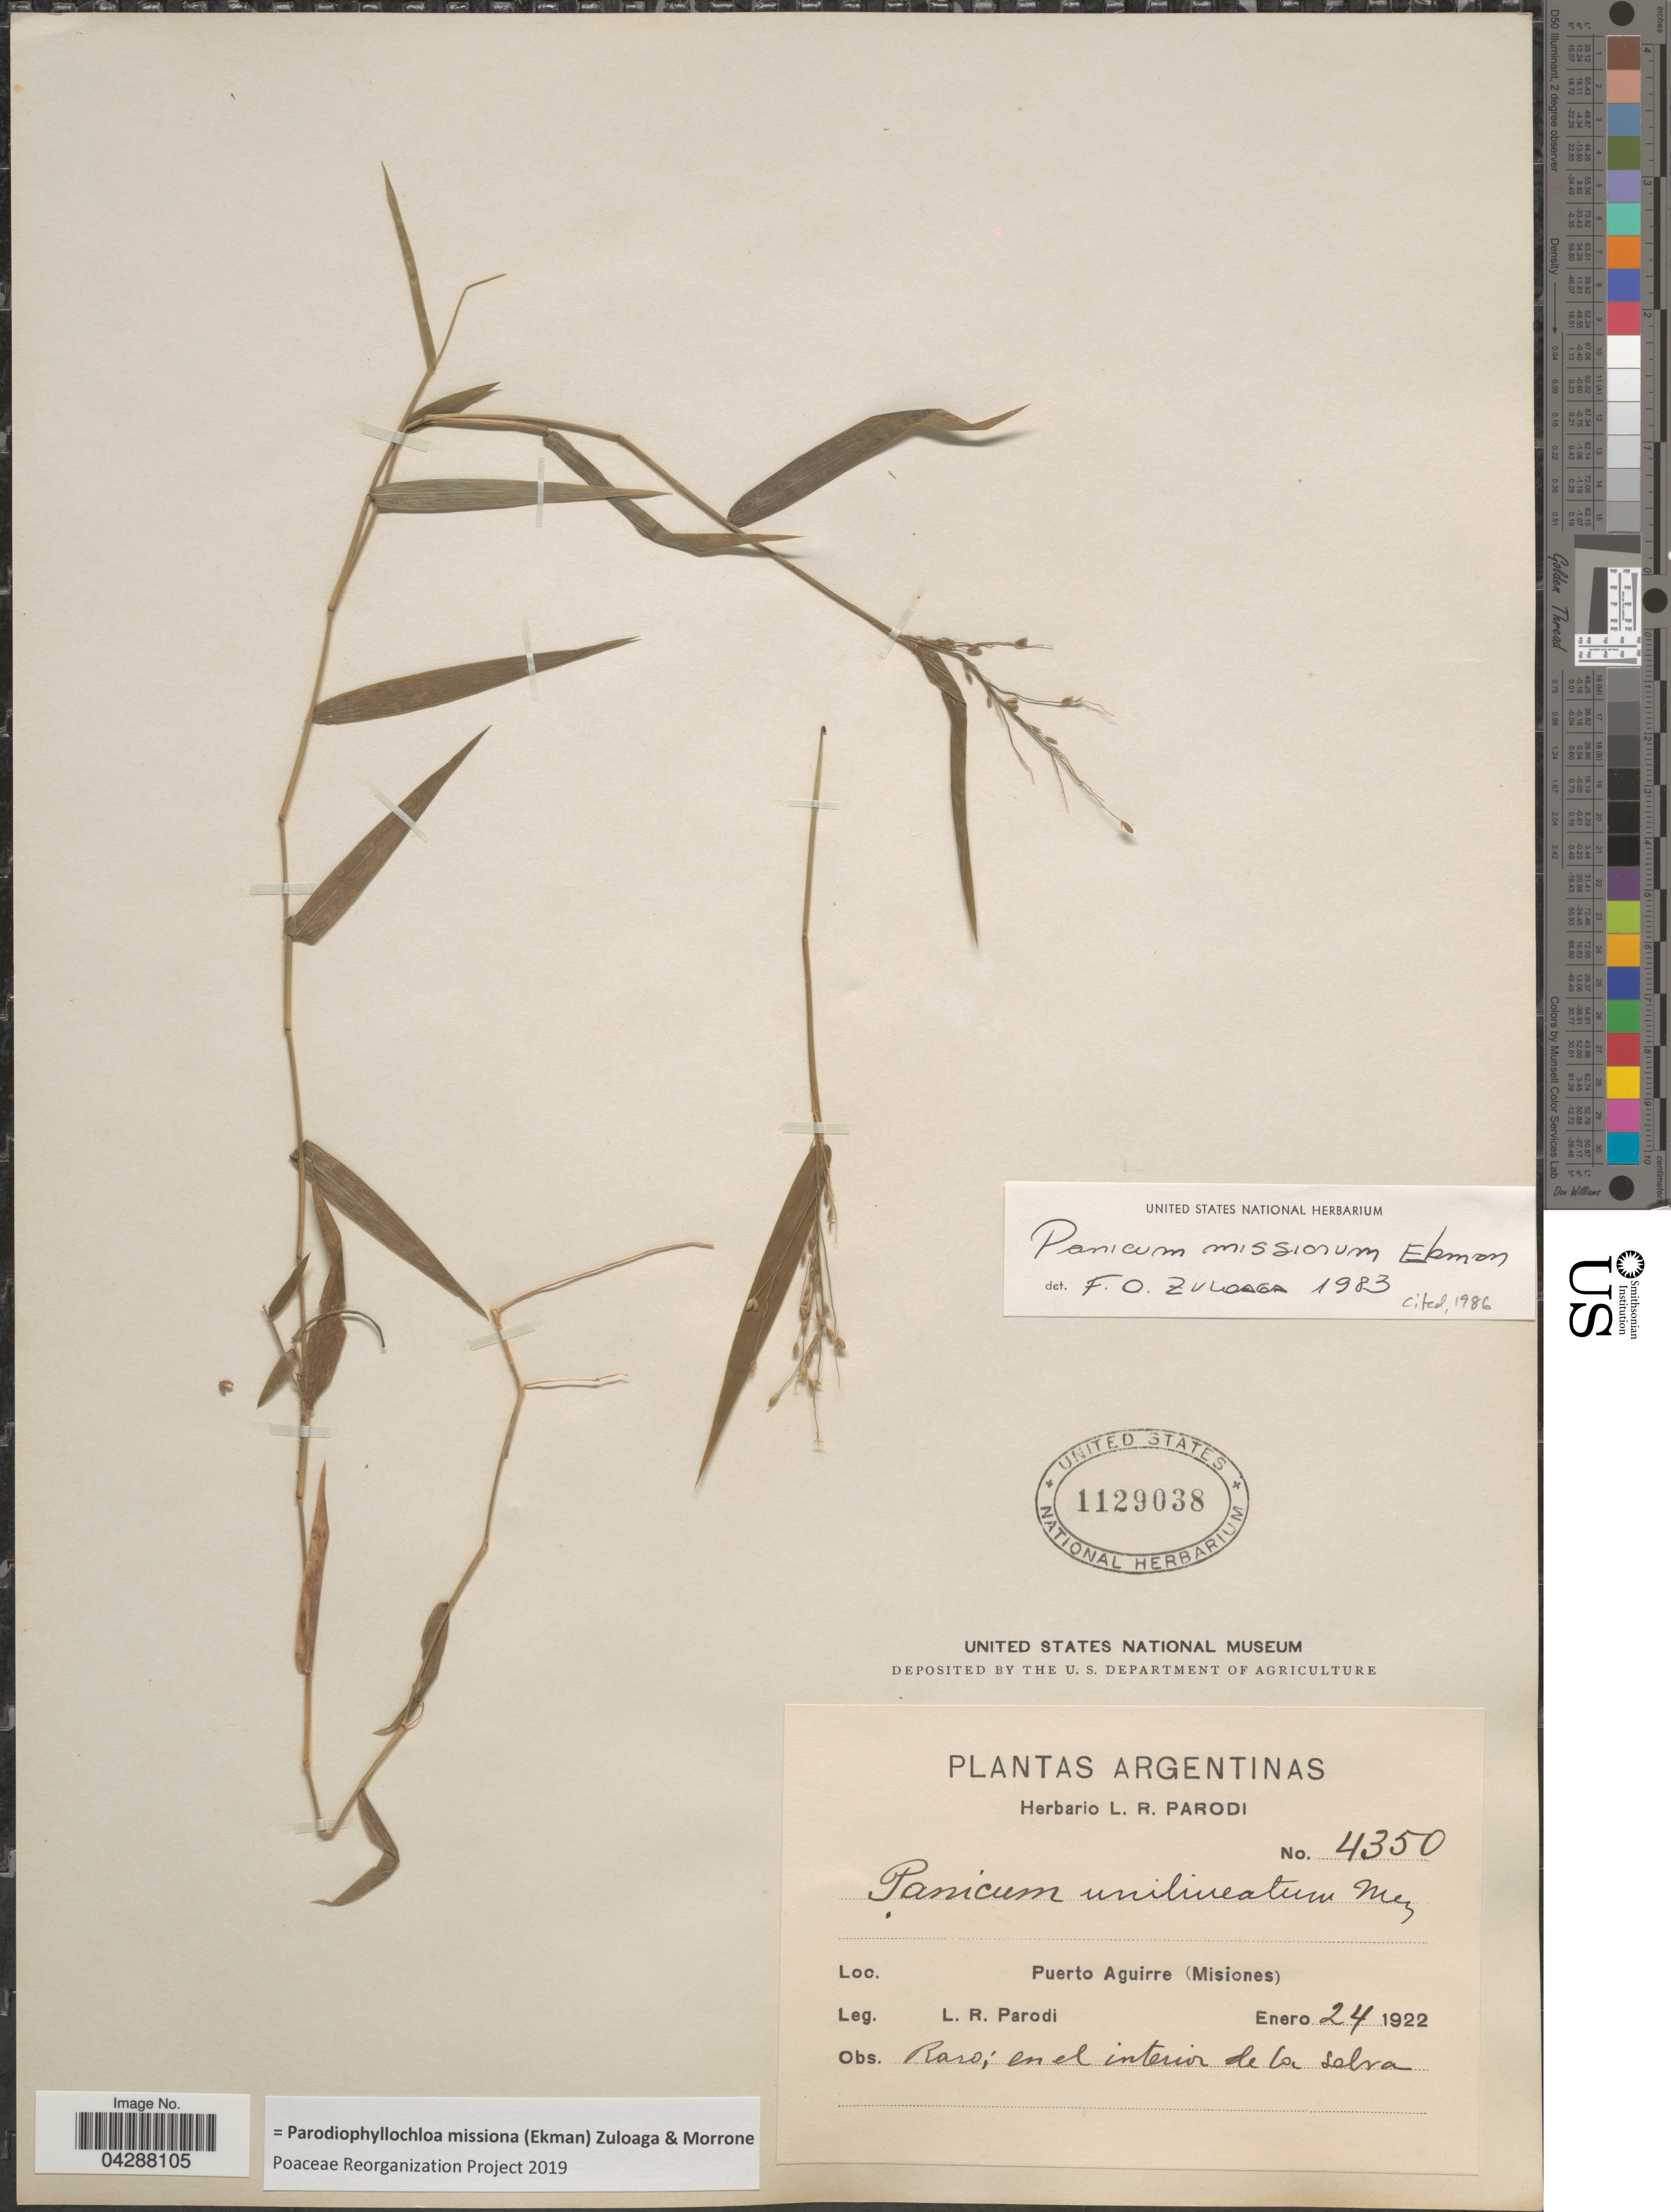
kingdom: Plantae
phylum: Tracheophyta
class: Liliopsida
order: Poales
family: Poaceae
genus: Parodiophyllochloa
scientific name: Parodiophyllochloa missiona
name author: (Ekman) Zuloaga & Morrone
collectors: L. R. Parodi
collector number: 4350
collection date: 1922-01-24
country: Argentina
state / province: Misiones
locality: Puerto Aguirre.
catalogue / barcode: US 1129038